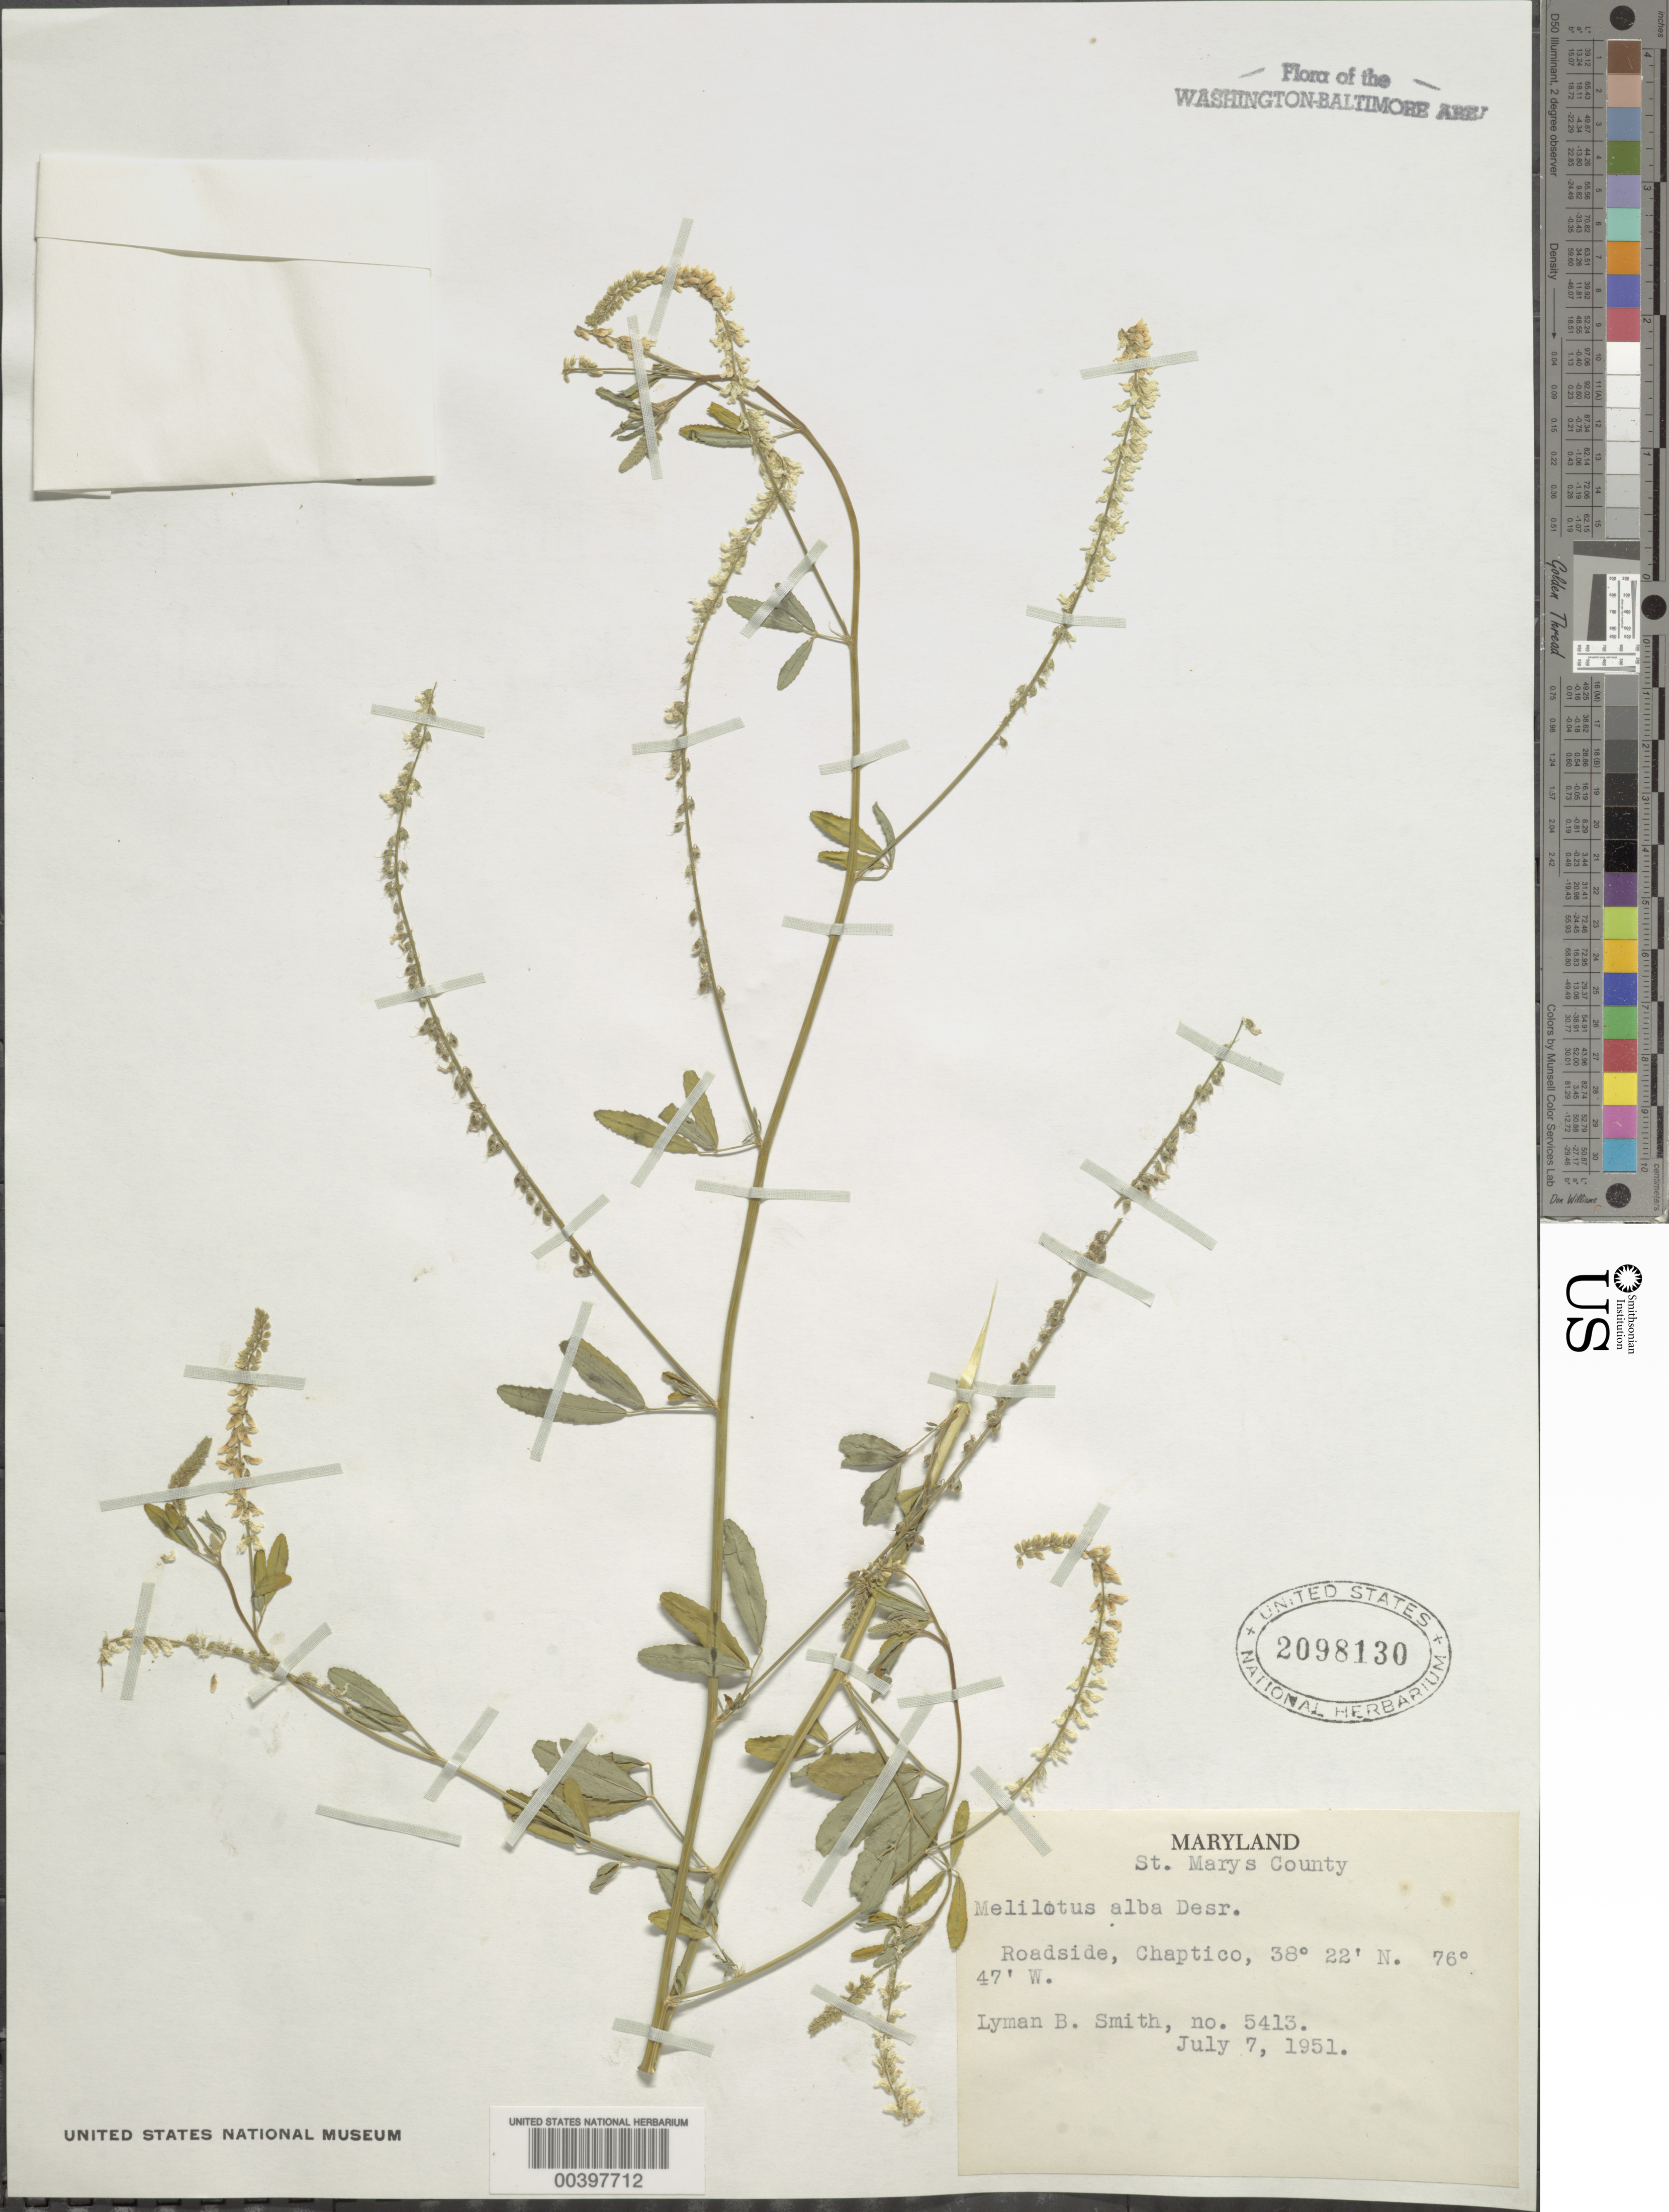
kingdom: Plantae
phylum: Tracheophyta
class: Magnoliopsida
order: Fabales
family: Fabaceae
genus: Melilotus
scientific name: Melilotus albus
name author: Medik.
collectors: L. Smith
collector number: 5413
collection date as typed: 07 Jul 1951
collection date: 1951-07-07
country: United States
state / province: Maryland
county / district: St. Mary's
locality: Chaptico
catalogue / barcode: US 2098130